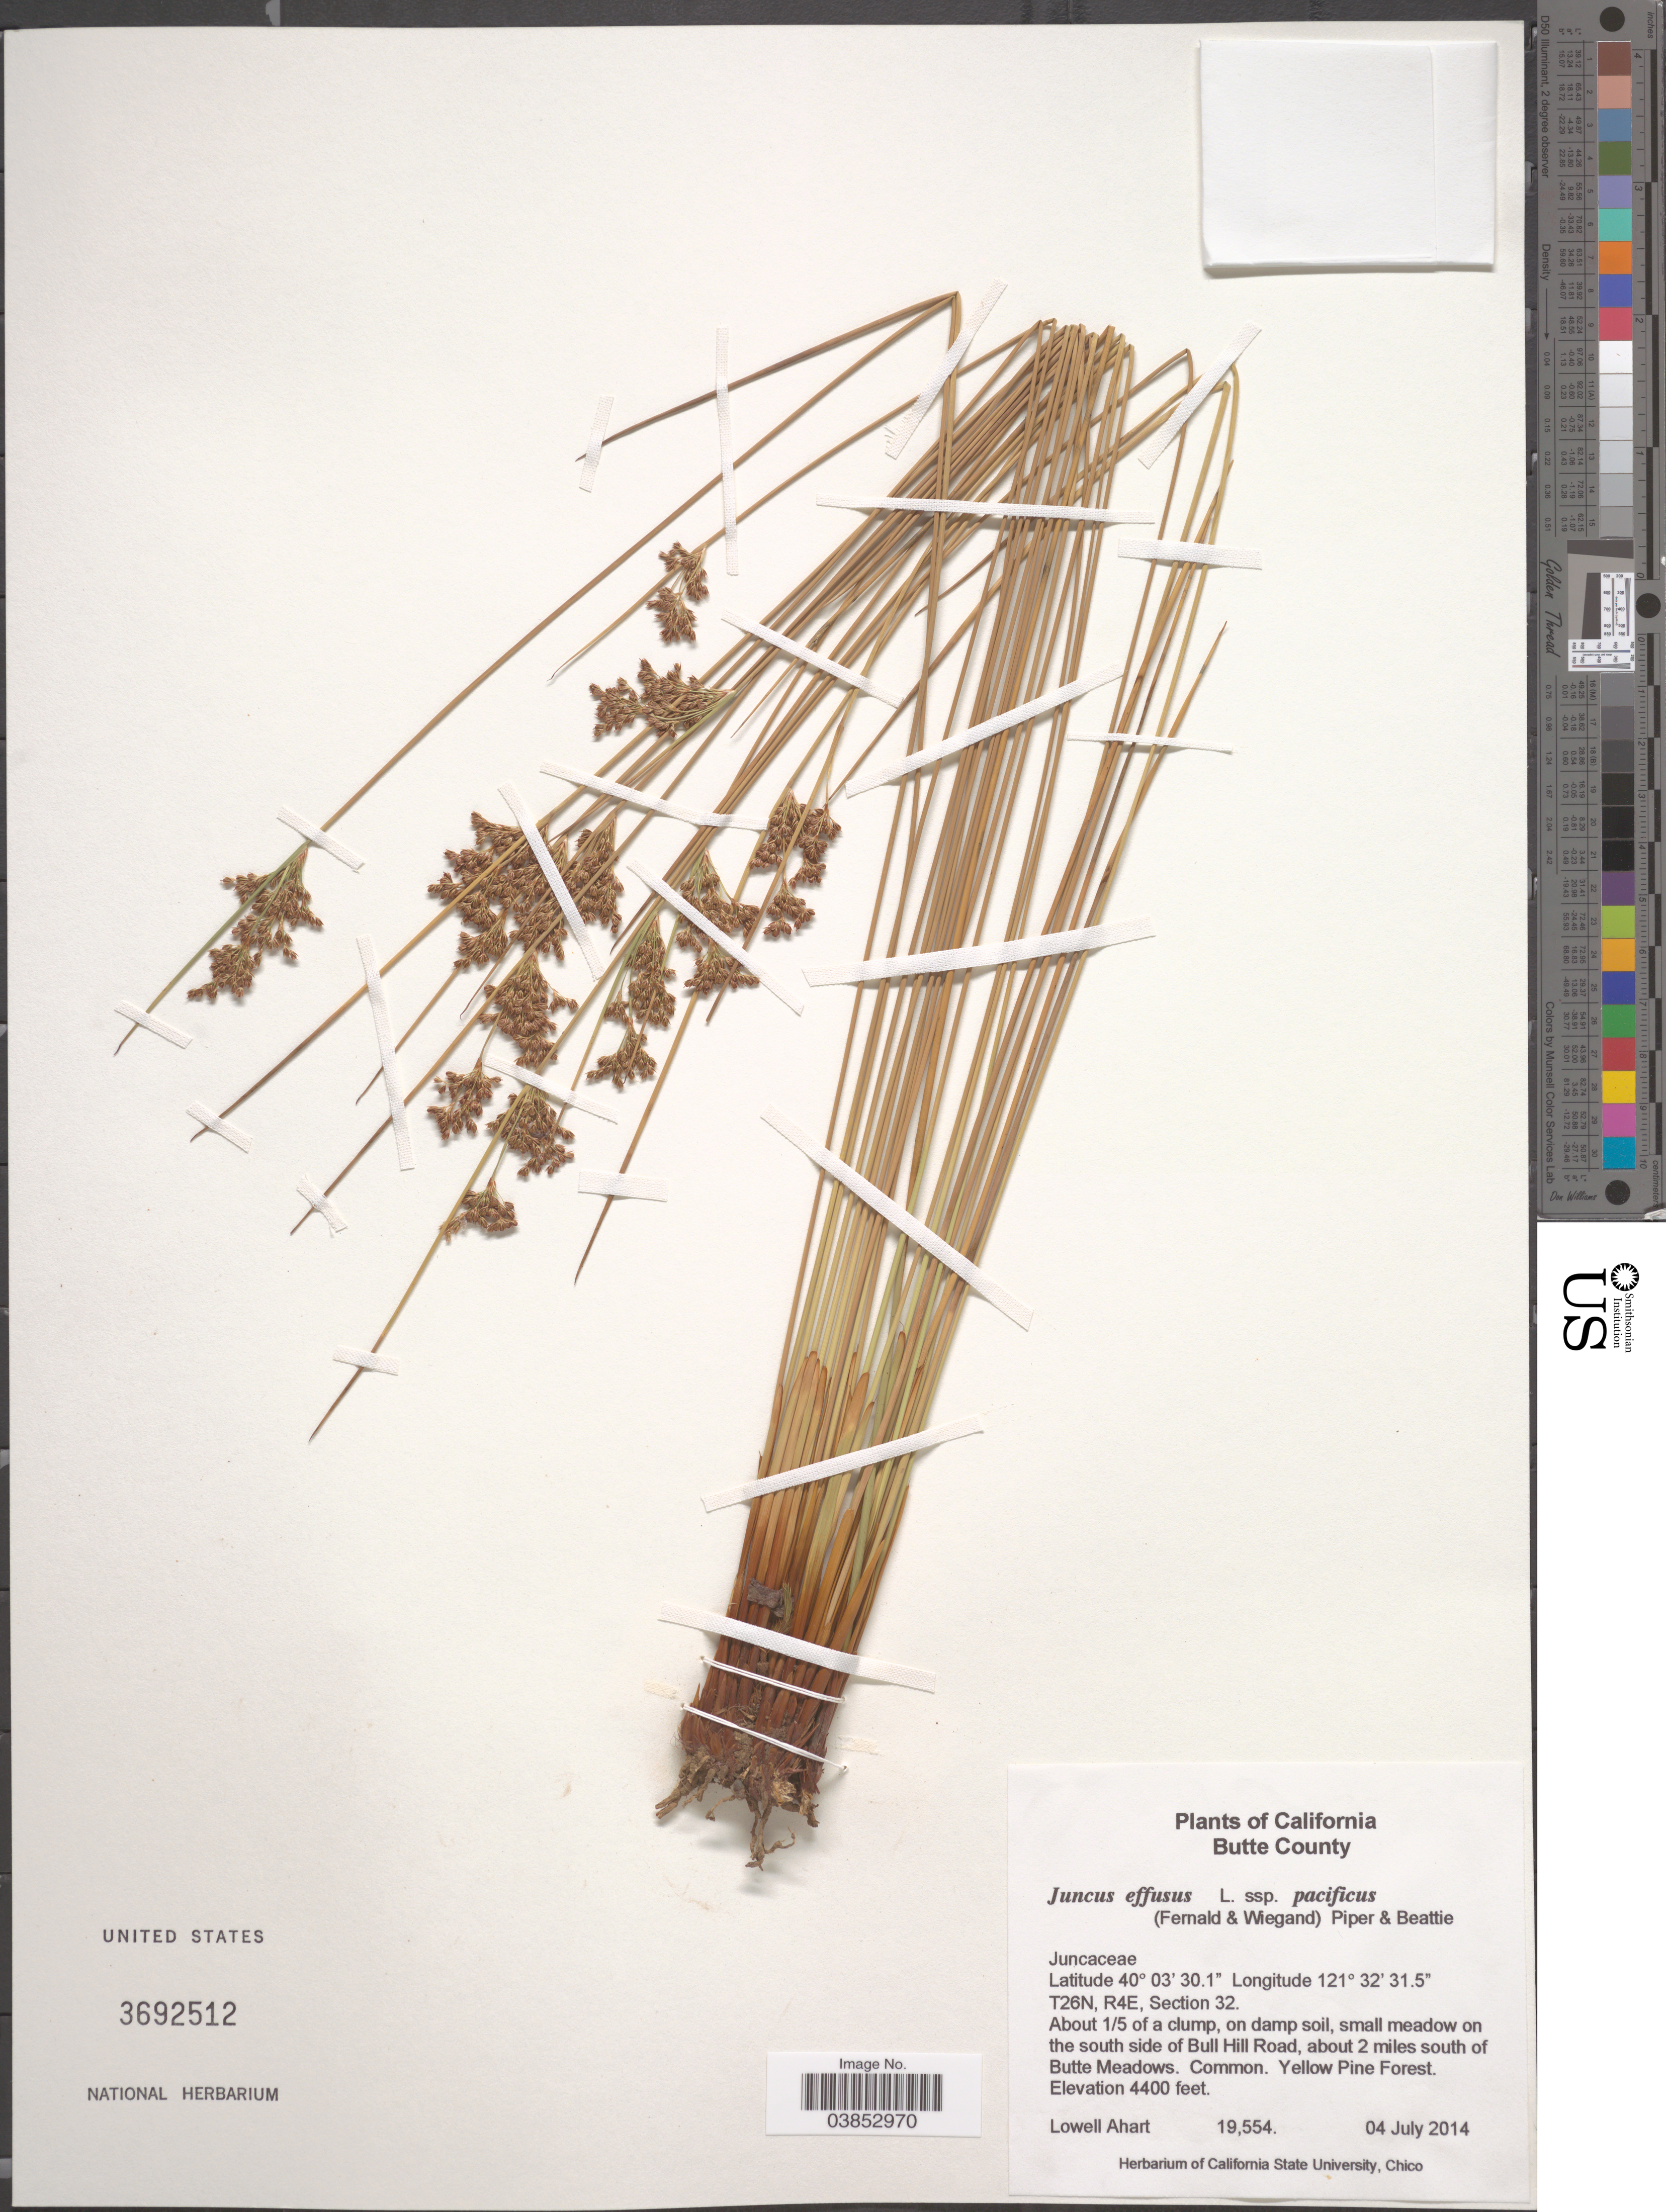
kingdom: Plantae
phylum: Tracheophyta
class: Liliopsida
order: Poales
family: Juncaceae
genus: Juncus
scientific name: Juncus effusus var. pacificus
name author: Fernald & Wiegand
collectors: L. Ahart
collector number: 19554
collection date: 2014-07-04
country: United States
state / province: California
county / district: Butte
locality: Butte County. T26N, R4E, Section 32. About 1/5 of a clump, on damp soil, small meadow on the south side of Bull Hill Road, about 2 miles south of Butte Meadows.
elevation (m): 1341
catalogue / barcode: US 3692512